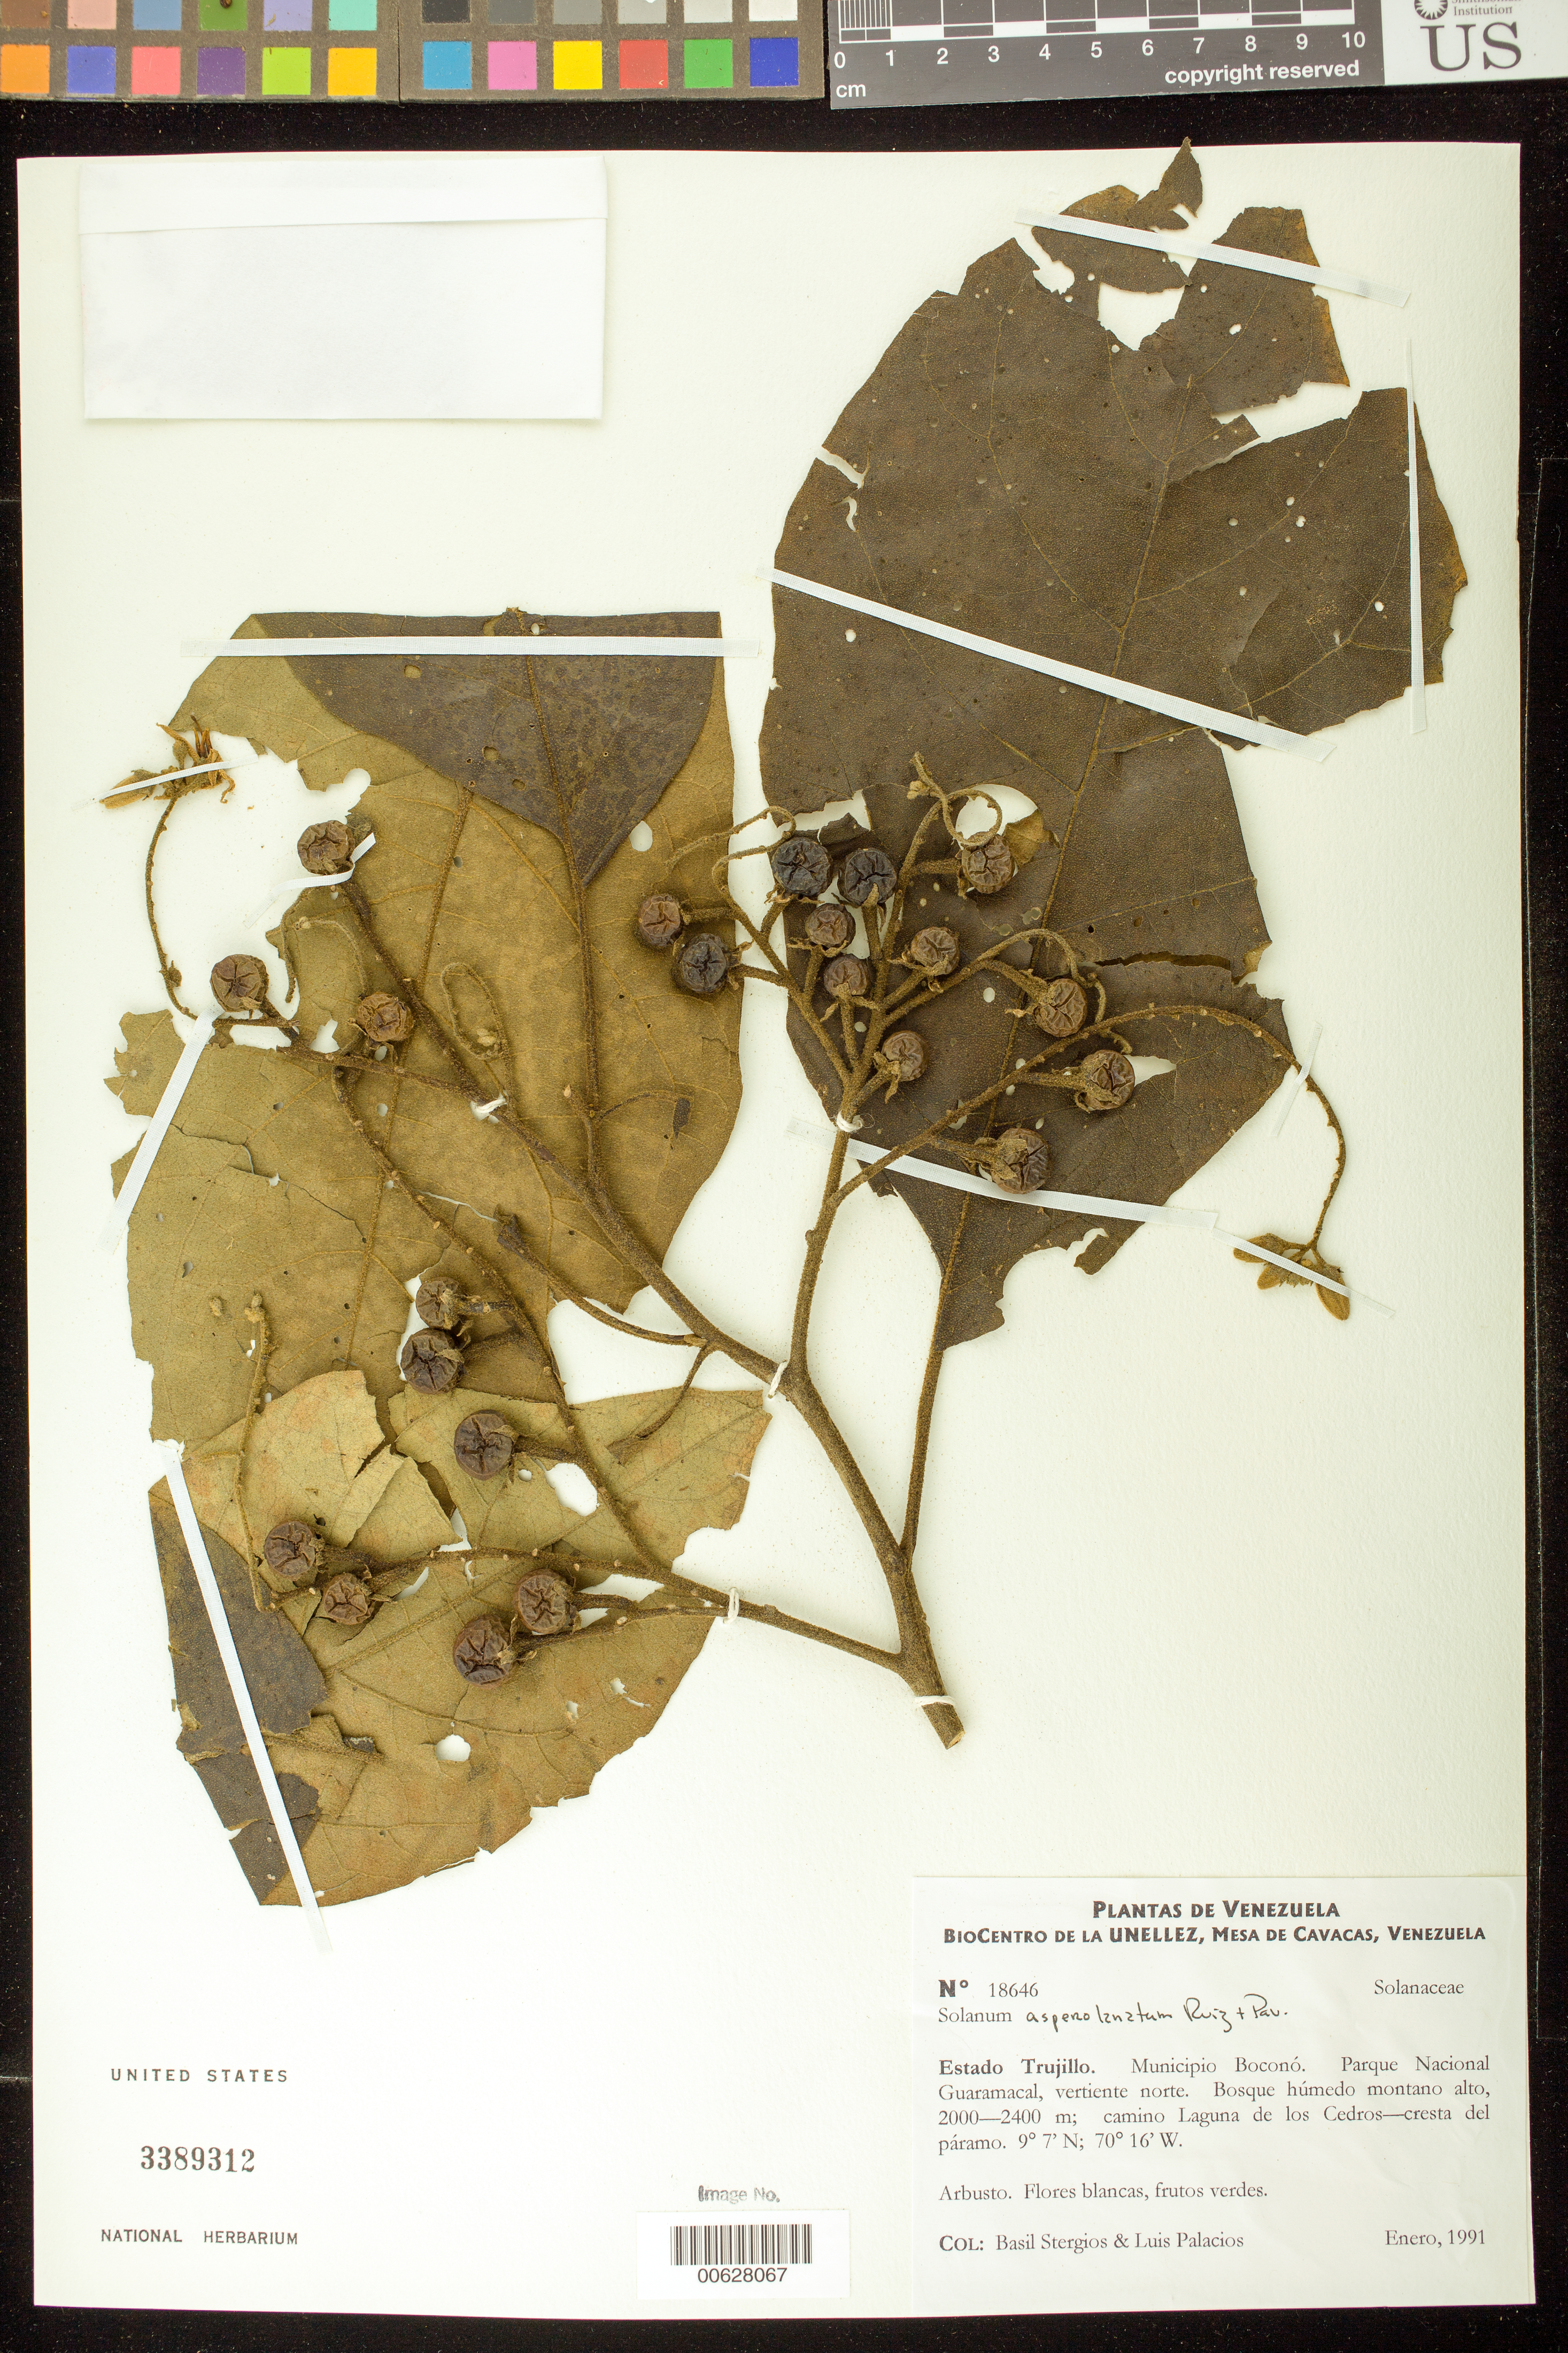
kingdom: Plantae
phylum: Tracheophyta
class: Magnoliopsida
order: Solanales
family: Solanaceae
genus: Solanum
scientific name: Solanum asperolanatum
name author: Ruiz & Pav.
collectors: B. G. Stergios & L. Palacios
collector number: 18646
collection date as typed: Jan 1991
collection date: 1991-01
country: Venezuela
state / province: Trujillo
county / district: Boconó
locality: Parque Nacional Guaramacal, vertiente N, camino laguna de los Cedros-cresta del páramo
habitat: Bosque húmedo montano alto.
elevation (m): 2000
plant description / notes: PORT, US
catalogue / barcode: US 3389312